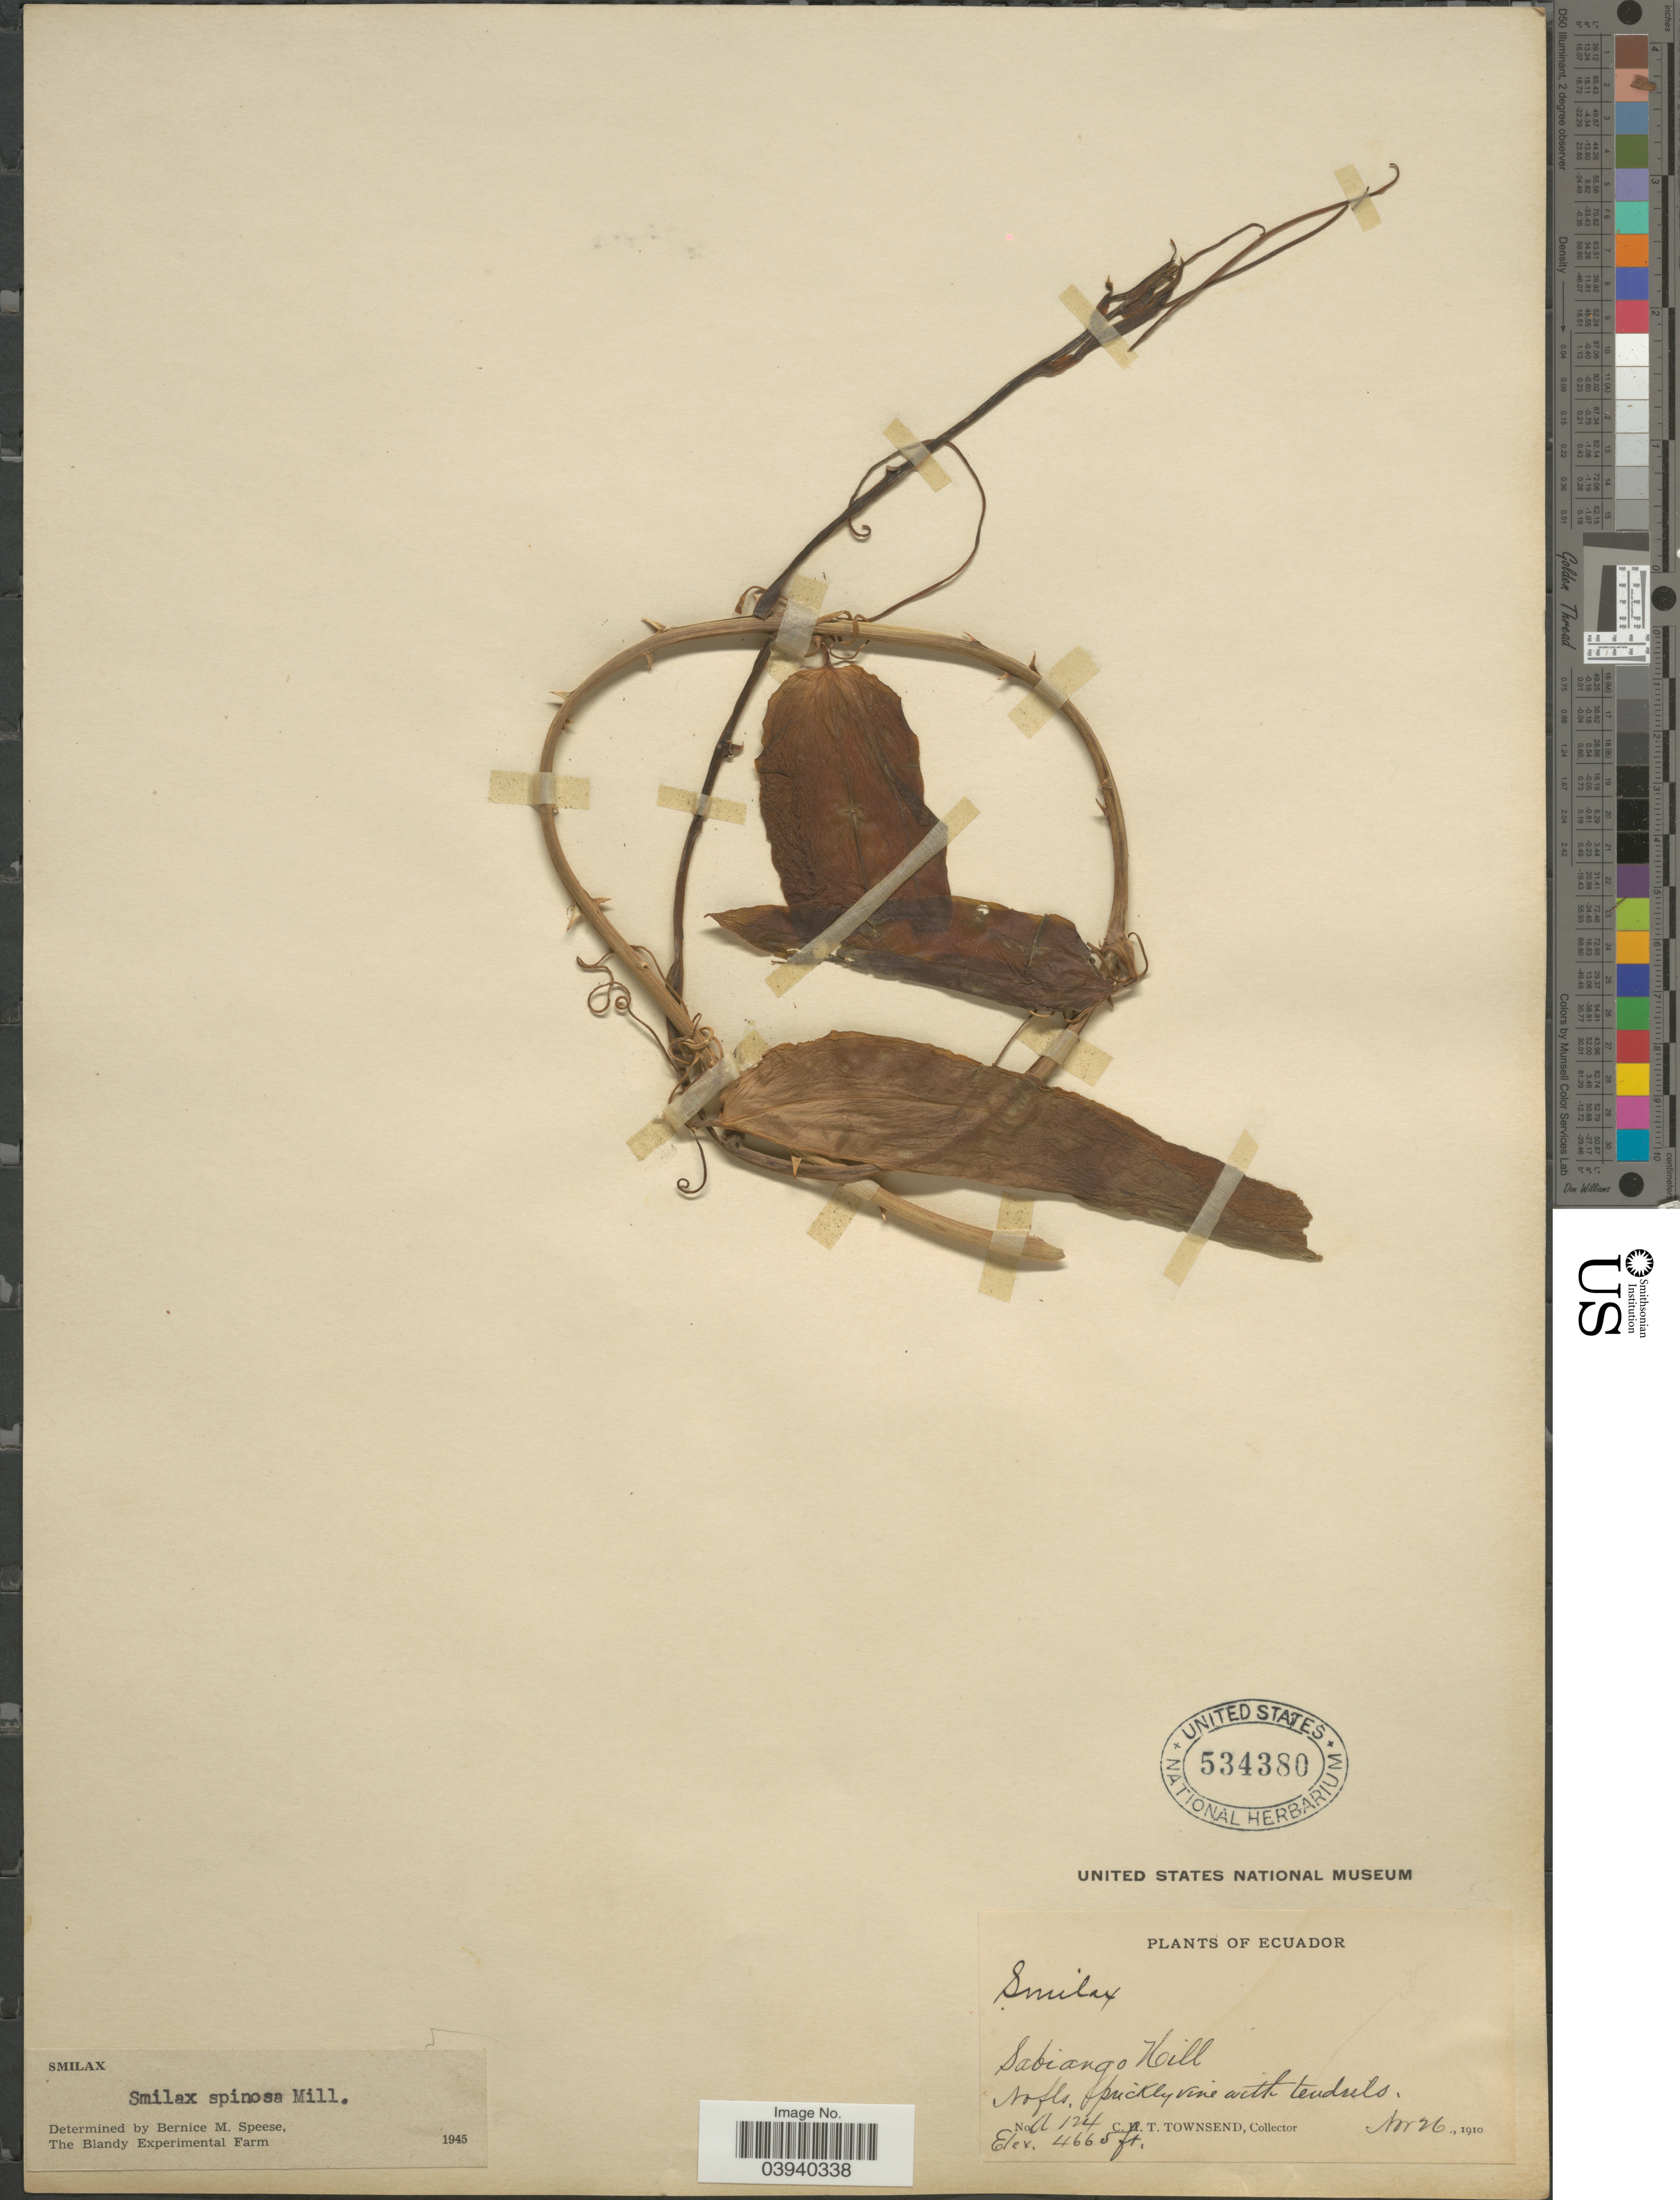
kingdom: Plantae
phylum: Tracheophyta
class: Liliopsida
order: Liliales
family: Smilacaceae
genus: Smilax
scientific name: Smilax spinosa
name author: Mill.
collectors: C. H. T. Townsend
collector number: A124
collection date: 1910-11-26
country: Ecuador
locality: Sabiango Hill.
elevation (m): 1422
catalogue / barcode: US 534380